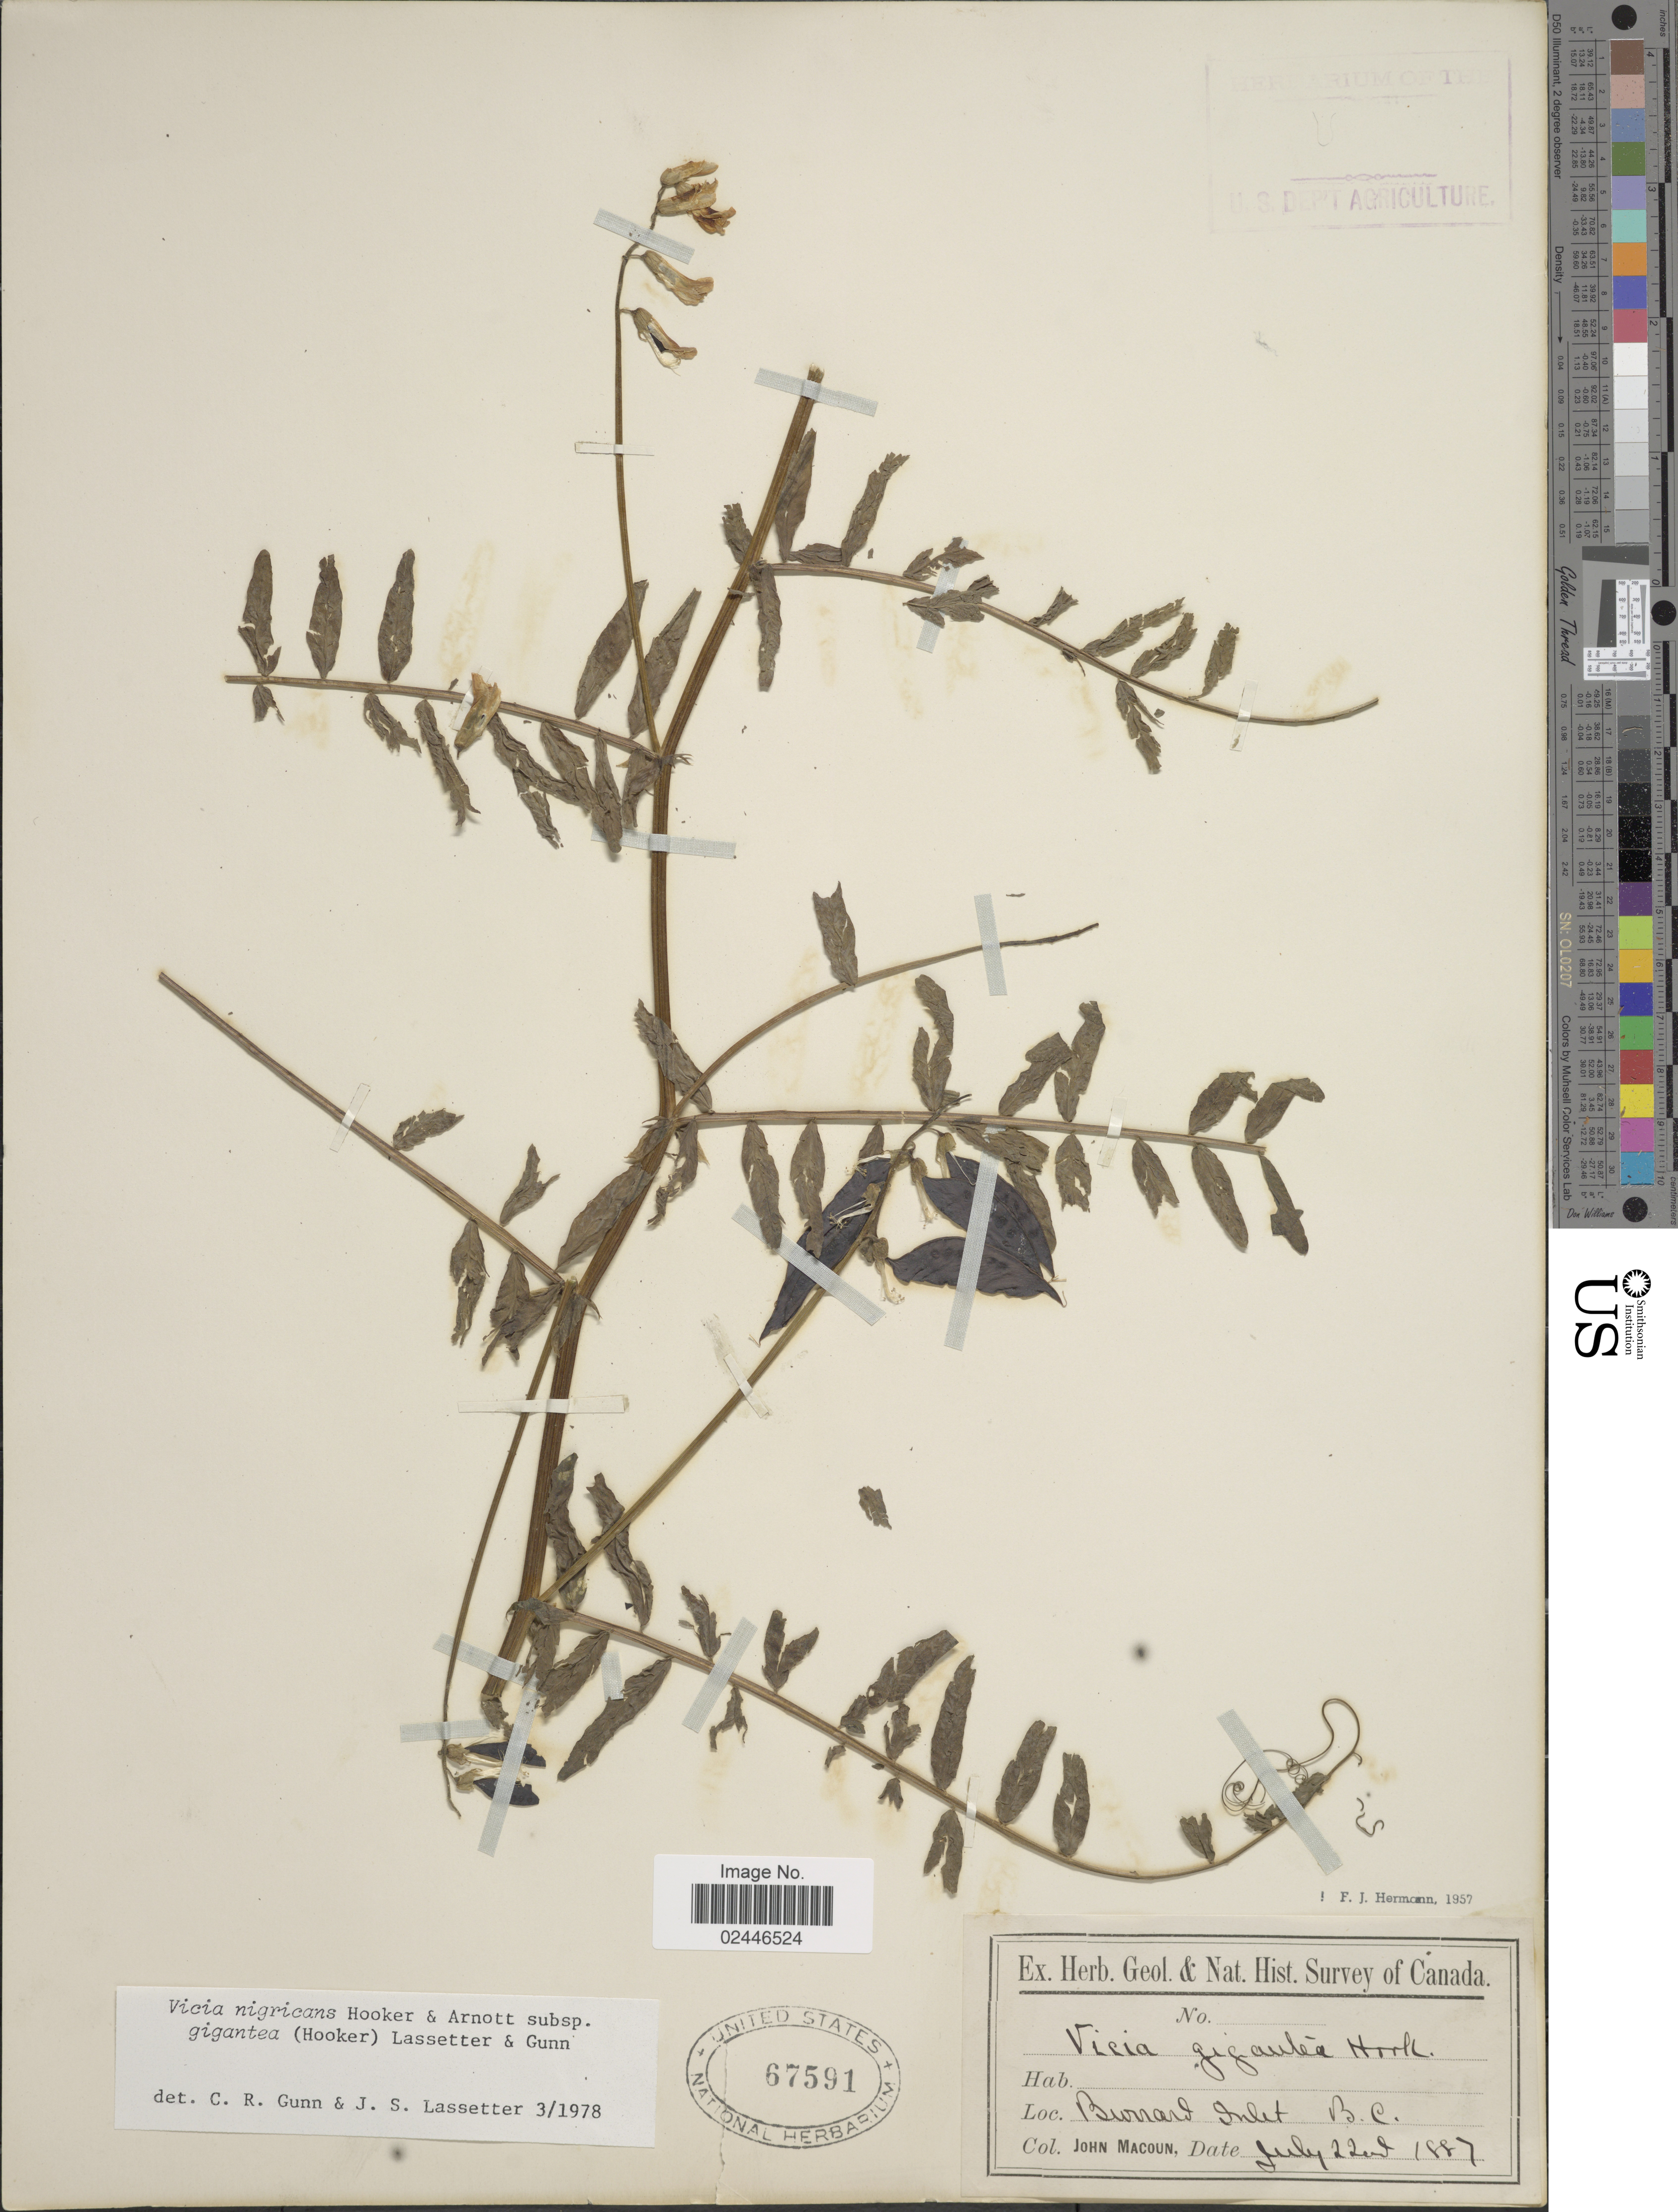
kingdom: Plantae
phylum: Tracheophyta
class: Magnoliopsida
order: Fabales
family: Fabaceae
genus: Vicia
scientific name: Vicia nigricans subsp. gigantea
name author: Hook. & Arn.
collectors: J. Macoun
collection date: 1887-07-22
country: Canada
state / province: British Columbia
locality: Bernard Inlet, B.C.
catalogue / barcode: US 67591